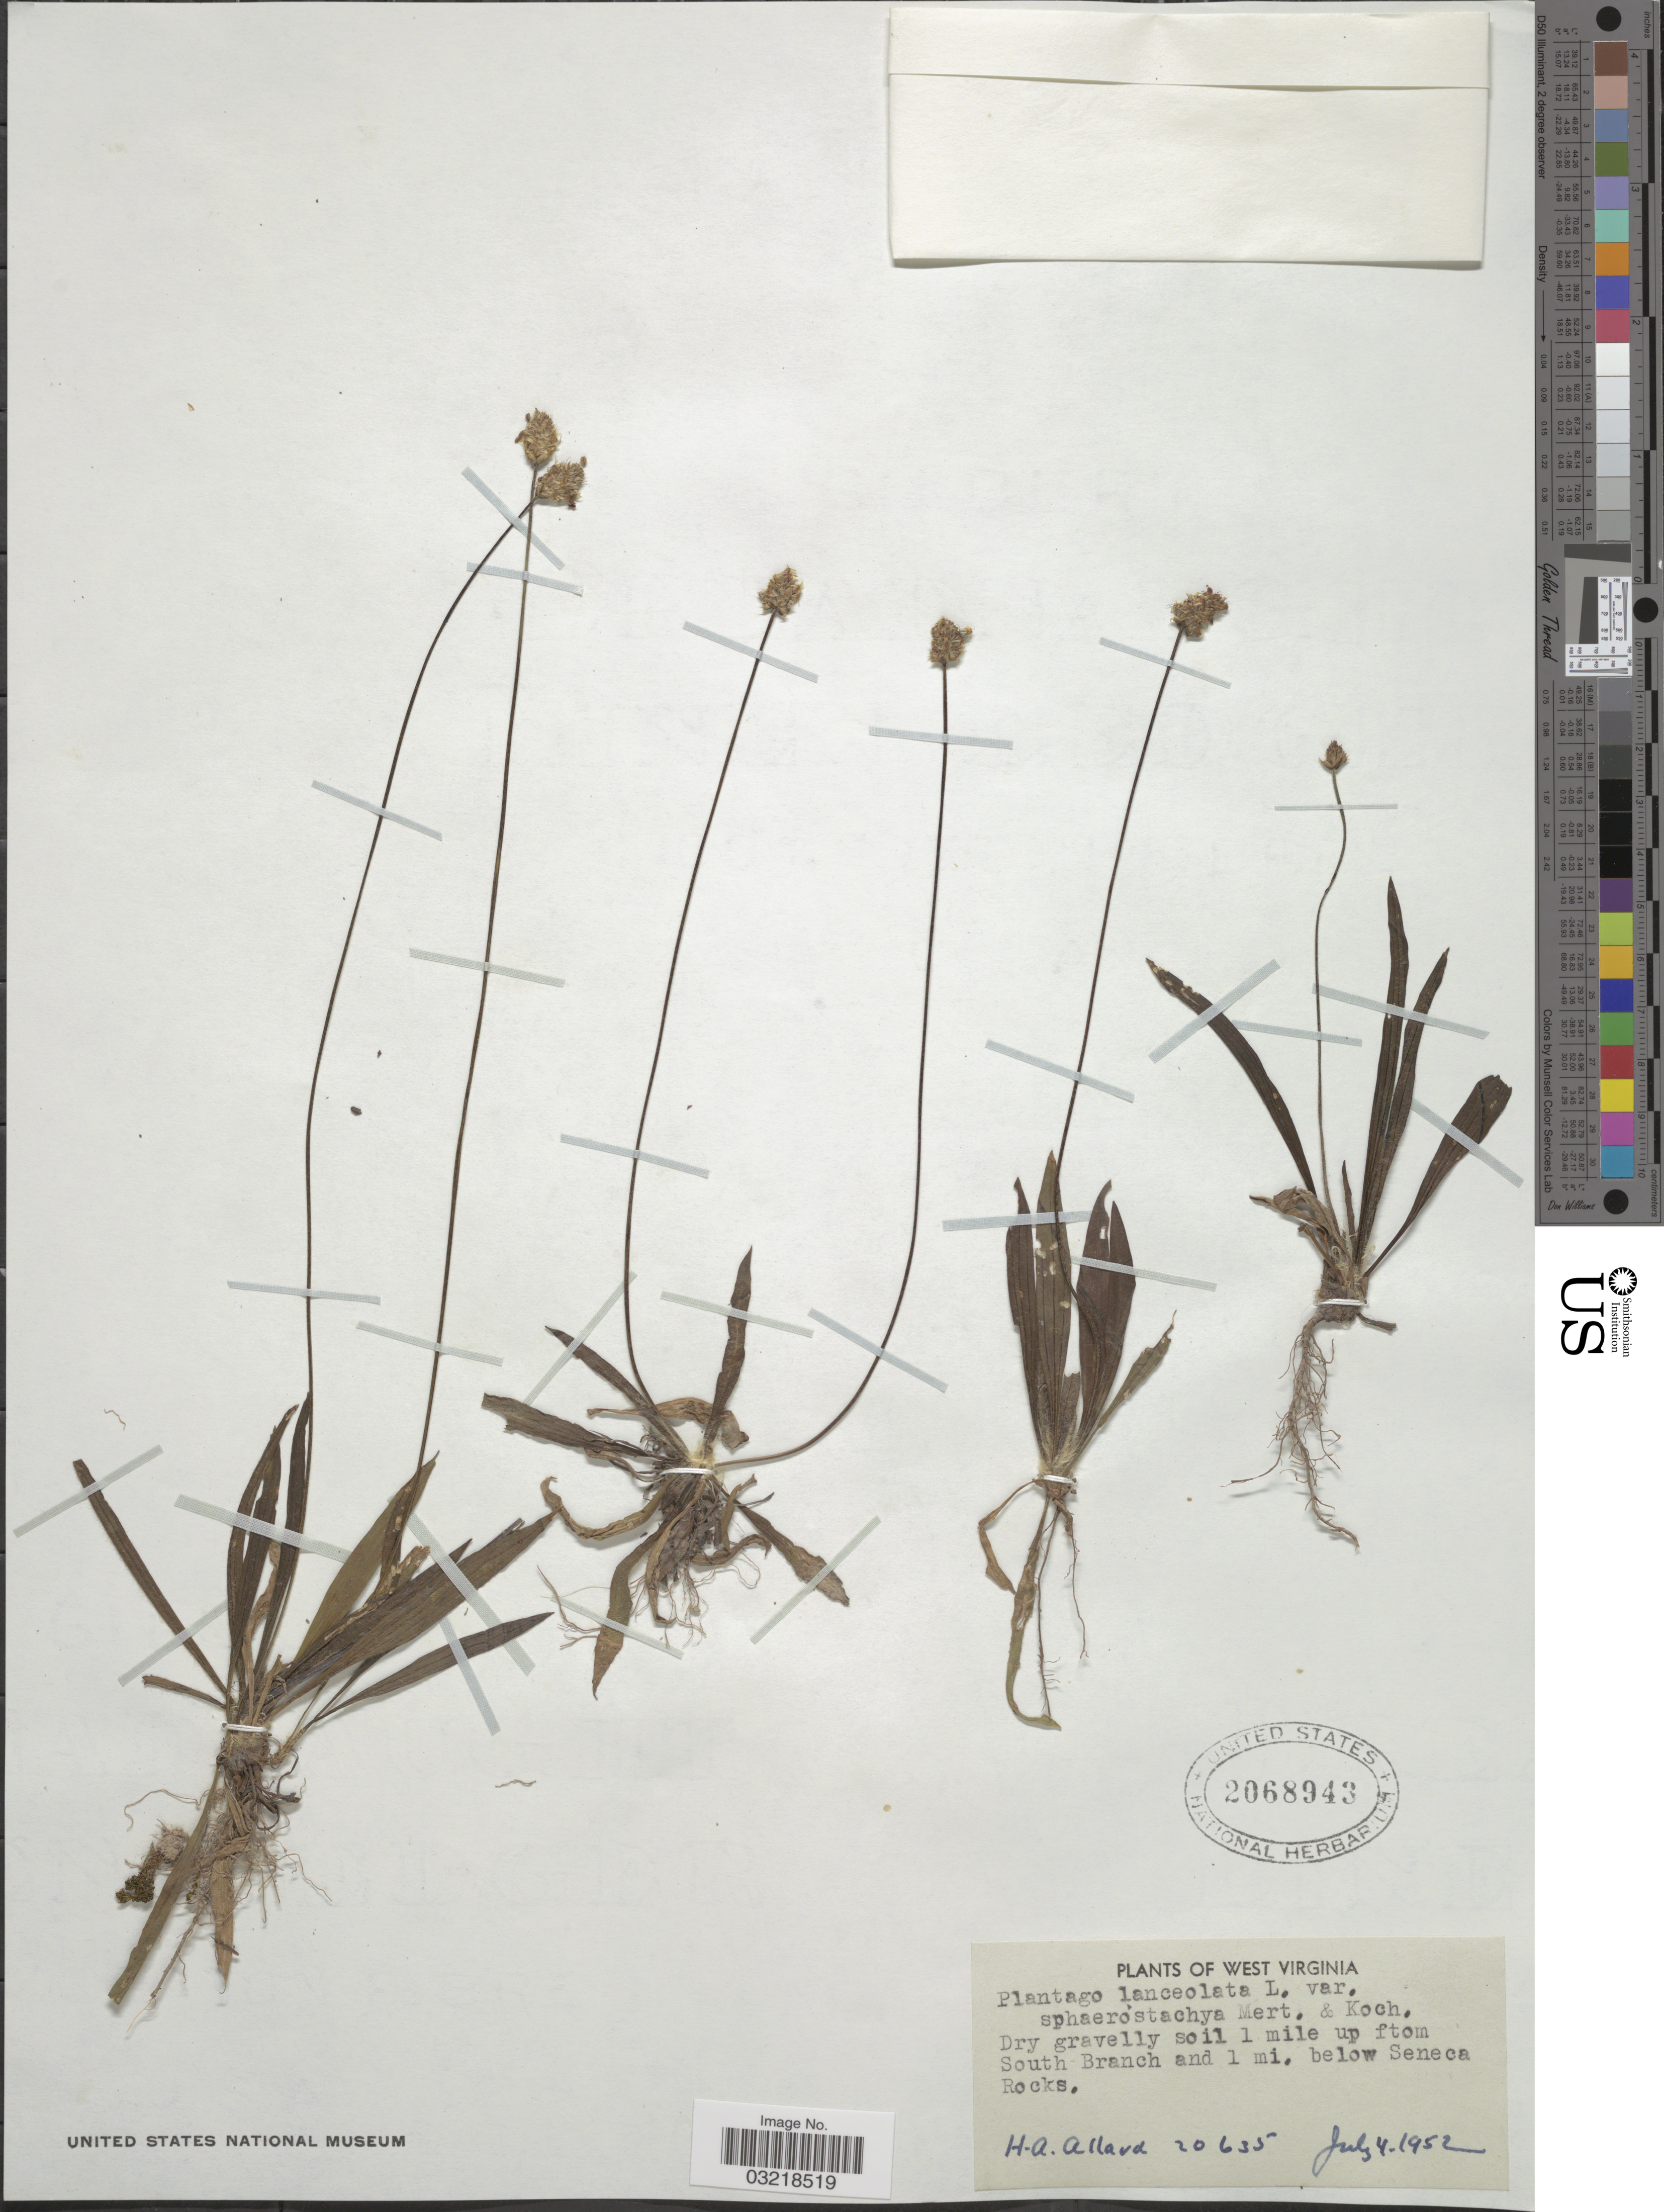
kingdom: Plantae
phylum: Tracheophyta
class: Magnoliopsida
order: Lamiales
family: Plantaginaceae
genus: Plantago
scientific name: Plantago lanceolata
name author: L.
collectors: H. A. Allard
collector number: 20635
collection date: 1952-07-04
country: United States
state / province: West Virginia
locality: Dry gravelly soil 1 mile up from South Branch and 1 mi. below Seneca Rocks.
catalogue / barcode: US 2068943